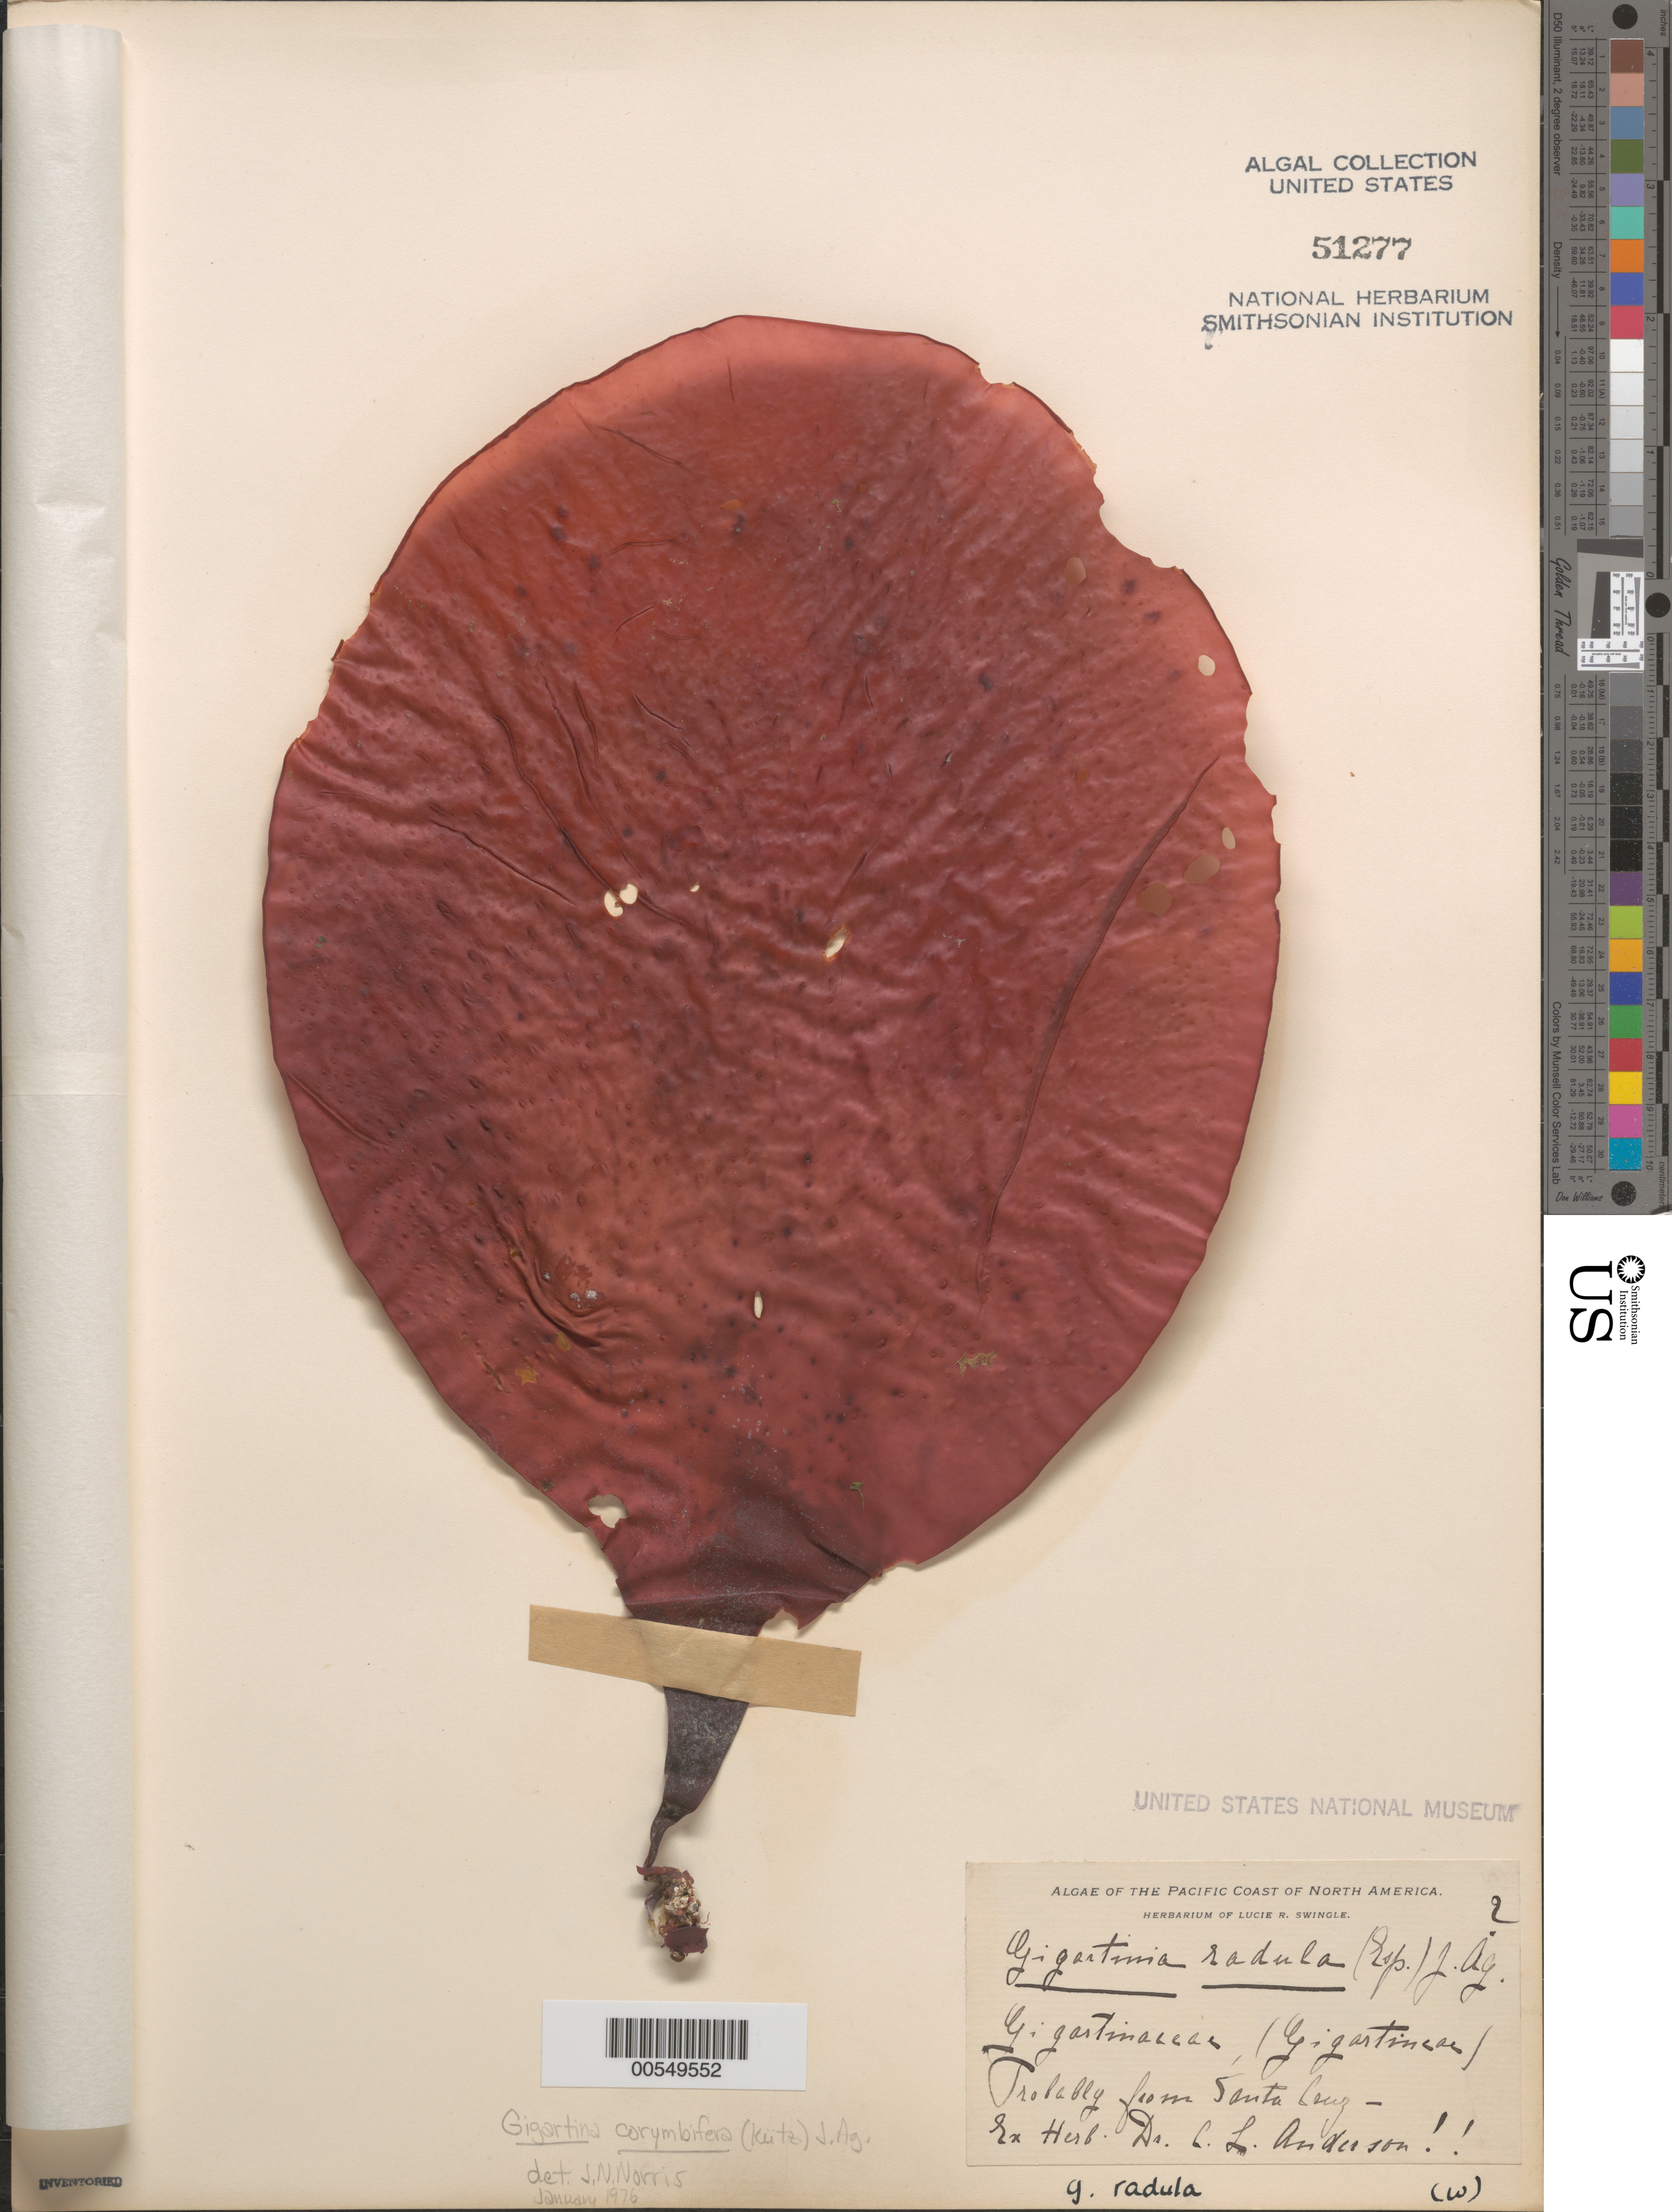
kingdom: Plantae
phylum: Rhodophyta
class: Florideophyceae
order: Gigartinales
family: Gigartinaceae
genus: Chondracanthus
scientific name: Chondracanthus corymbiferus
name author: (Kütz.) Guiry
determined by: Algae name updating Project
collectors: ex herb. Charles Lewis Anderson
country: United States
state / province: California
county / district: Santa Cruz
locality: Probably Santa Cruz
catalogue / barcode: US 51277